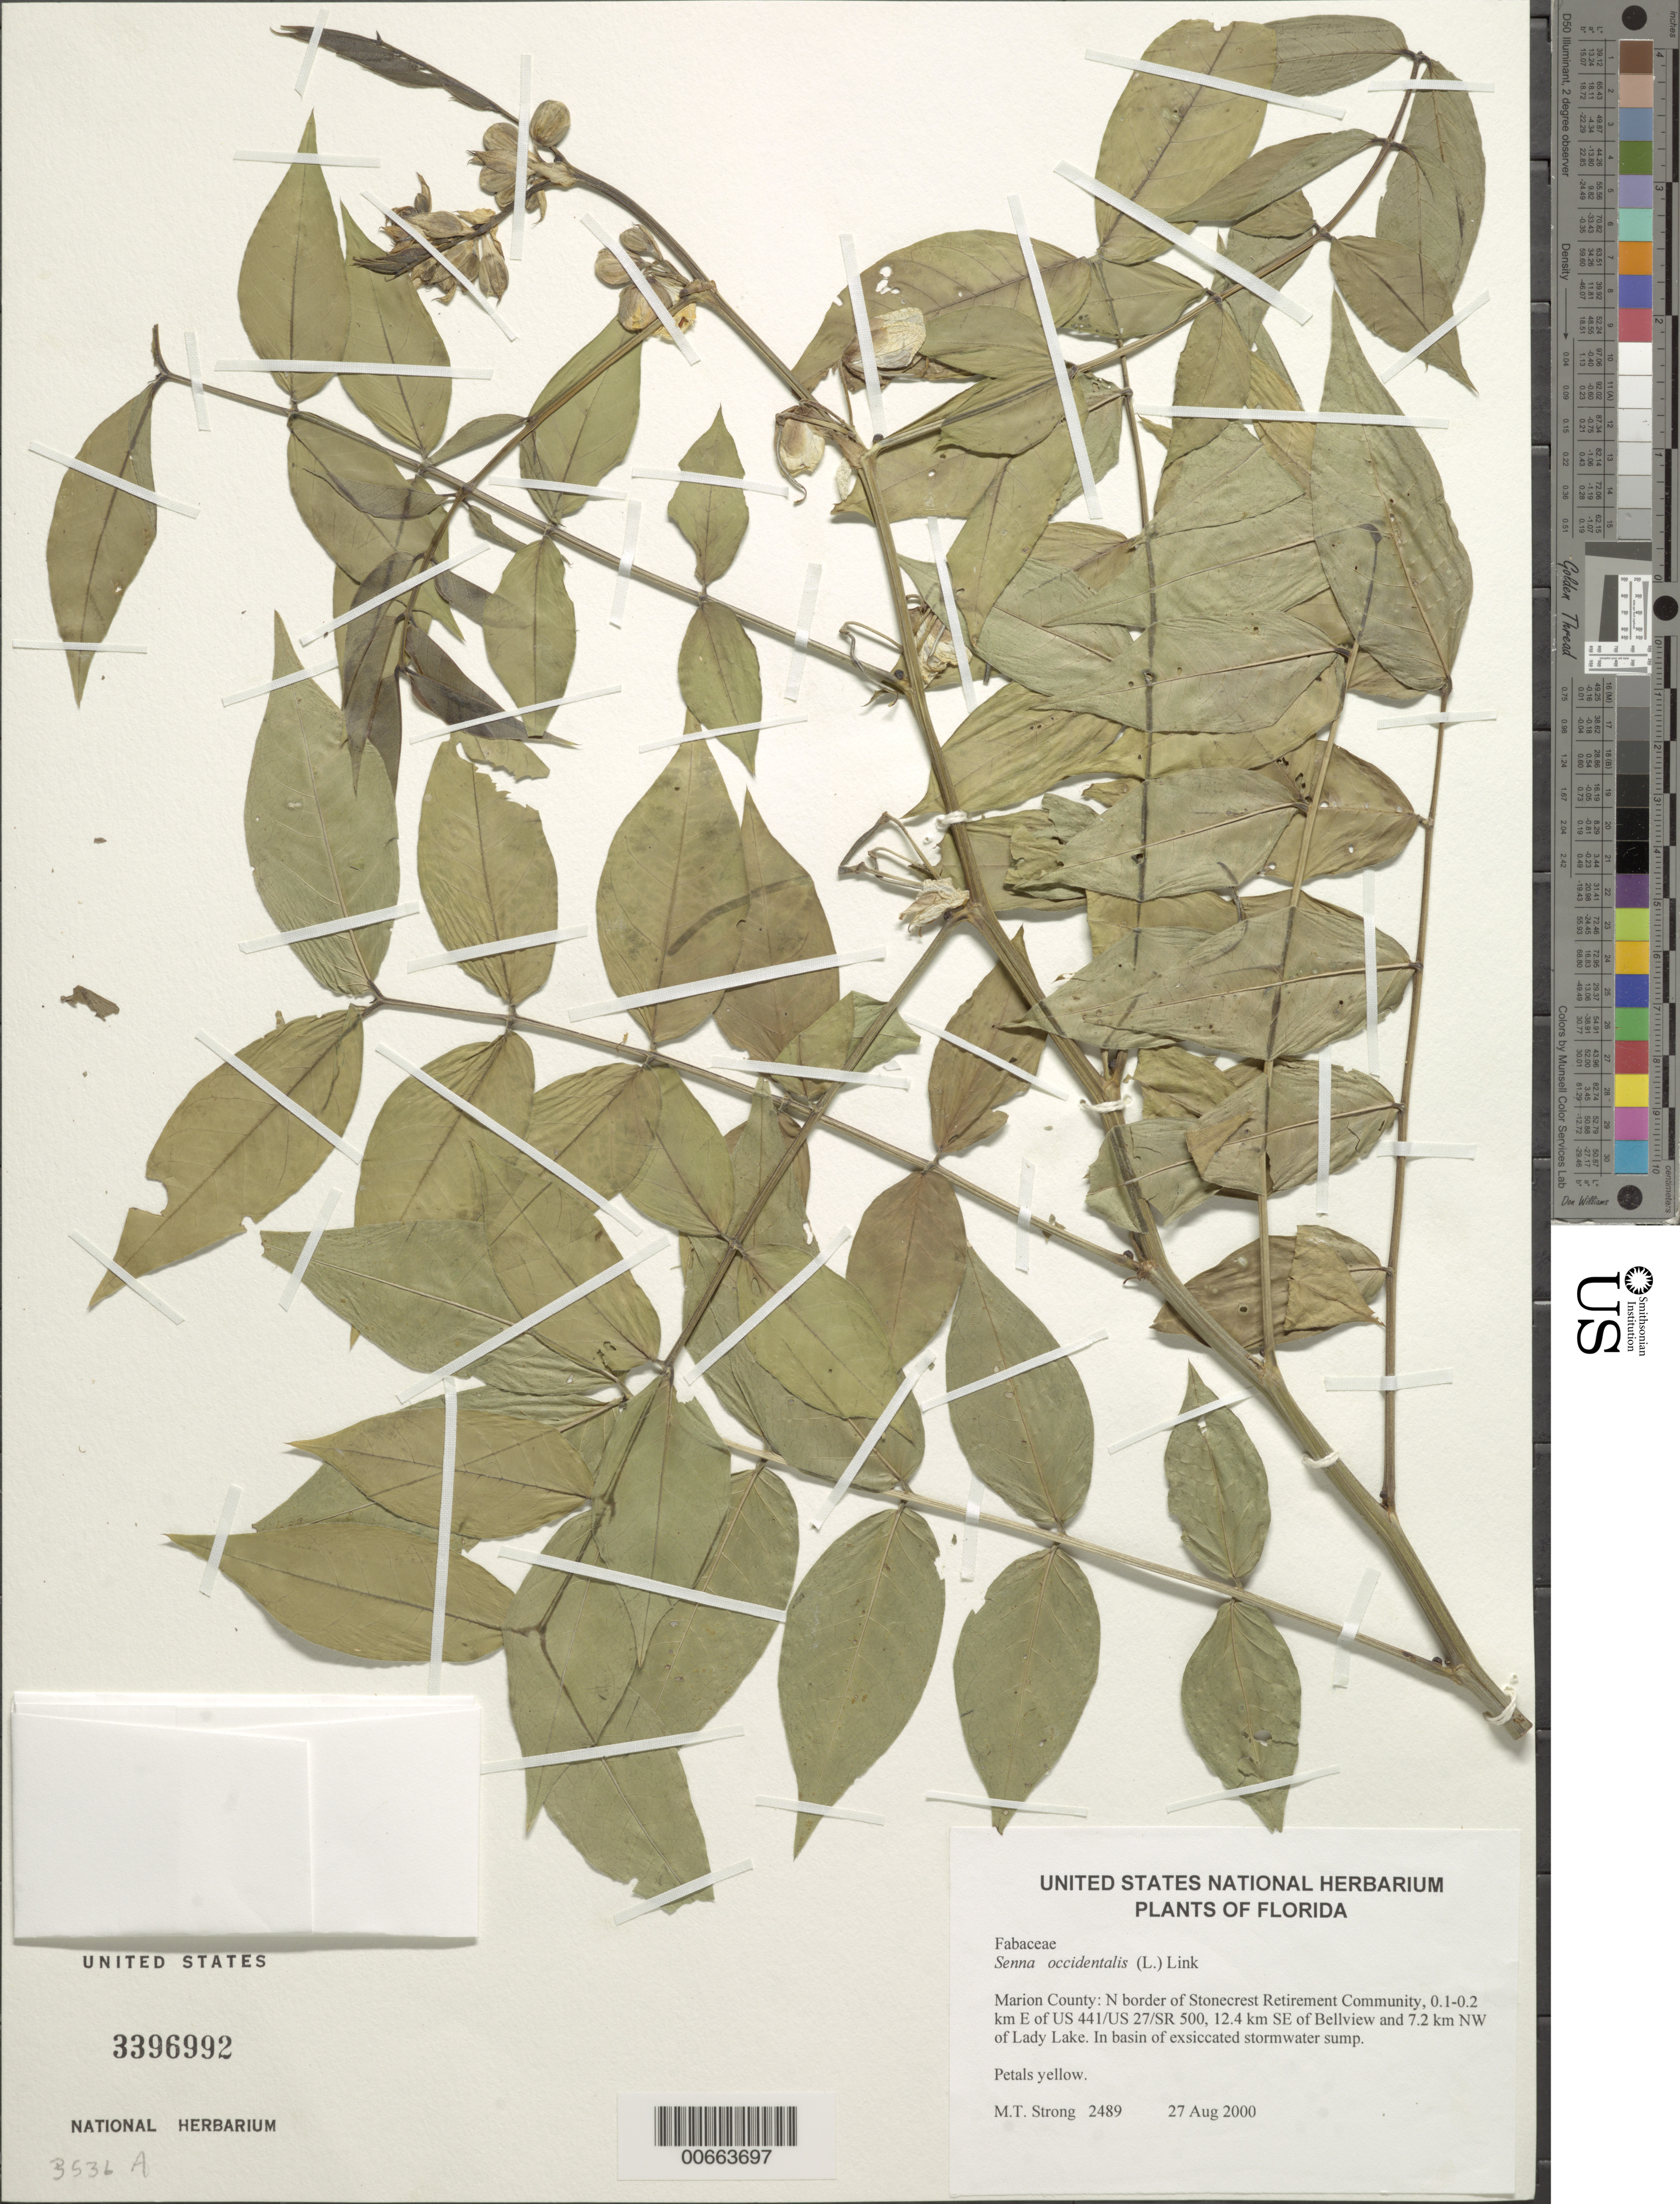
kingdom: Plantae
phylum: Tracheophyta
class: Magnoliopsida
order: Fabales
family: Fabaceae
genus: Senna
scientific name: Senna occidentalis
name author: (L.) Link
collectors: M. T. Strong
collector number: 2489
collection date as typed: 27 Aug 2000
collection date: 2000-08-27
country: United States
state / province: Florida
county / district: Marion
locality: N border of Stonecrest Retirement Community, 0.1-0.2 km E of US 441/US 27/SR 500, 12.4 km SE of Bellview and 7.2 km NW of Lady Lake.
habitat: In basin of exsiccated stormwater sump.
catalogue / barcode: US 3396992